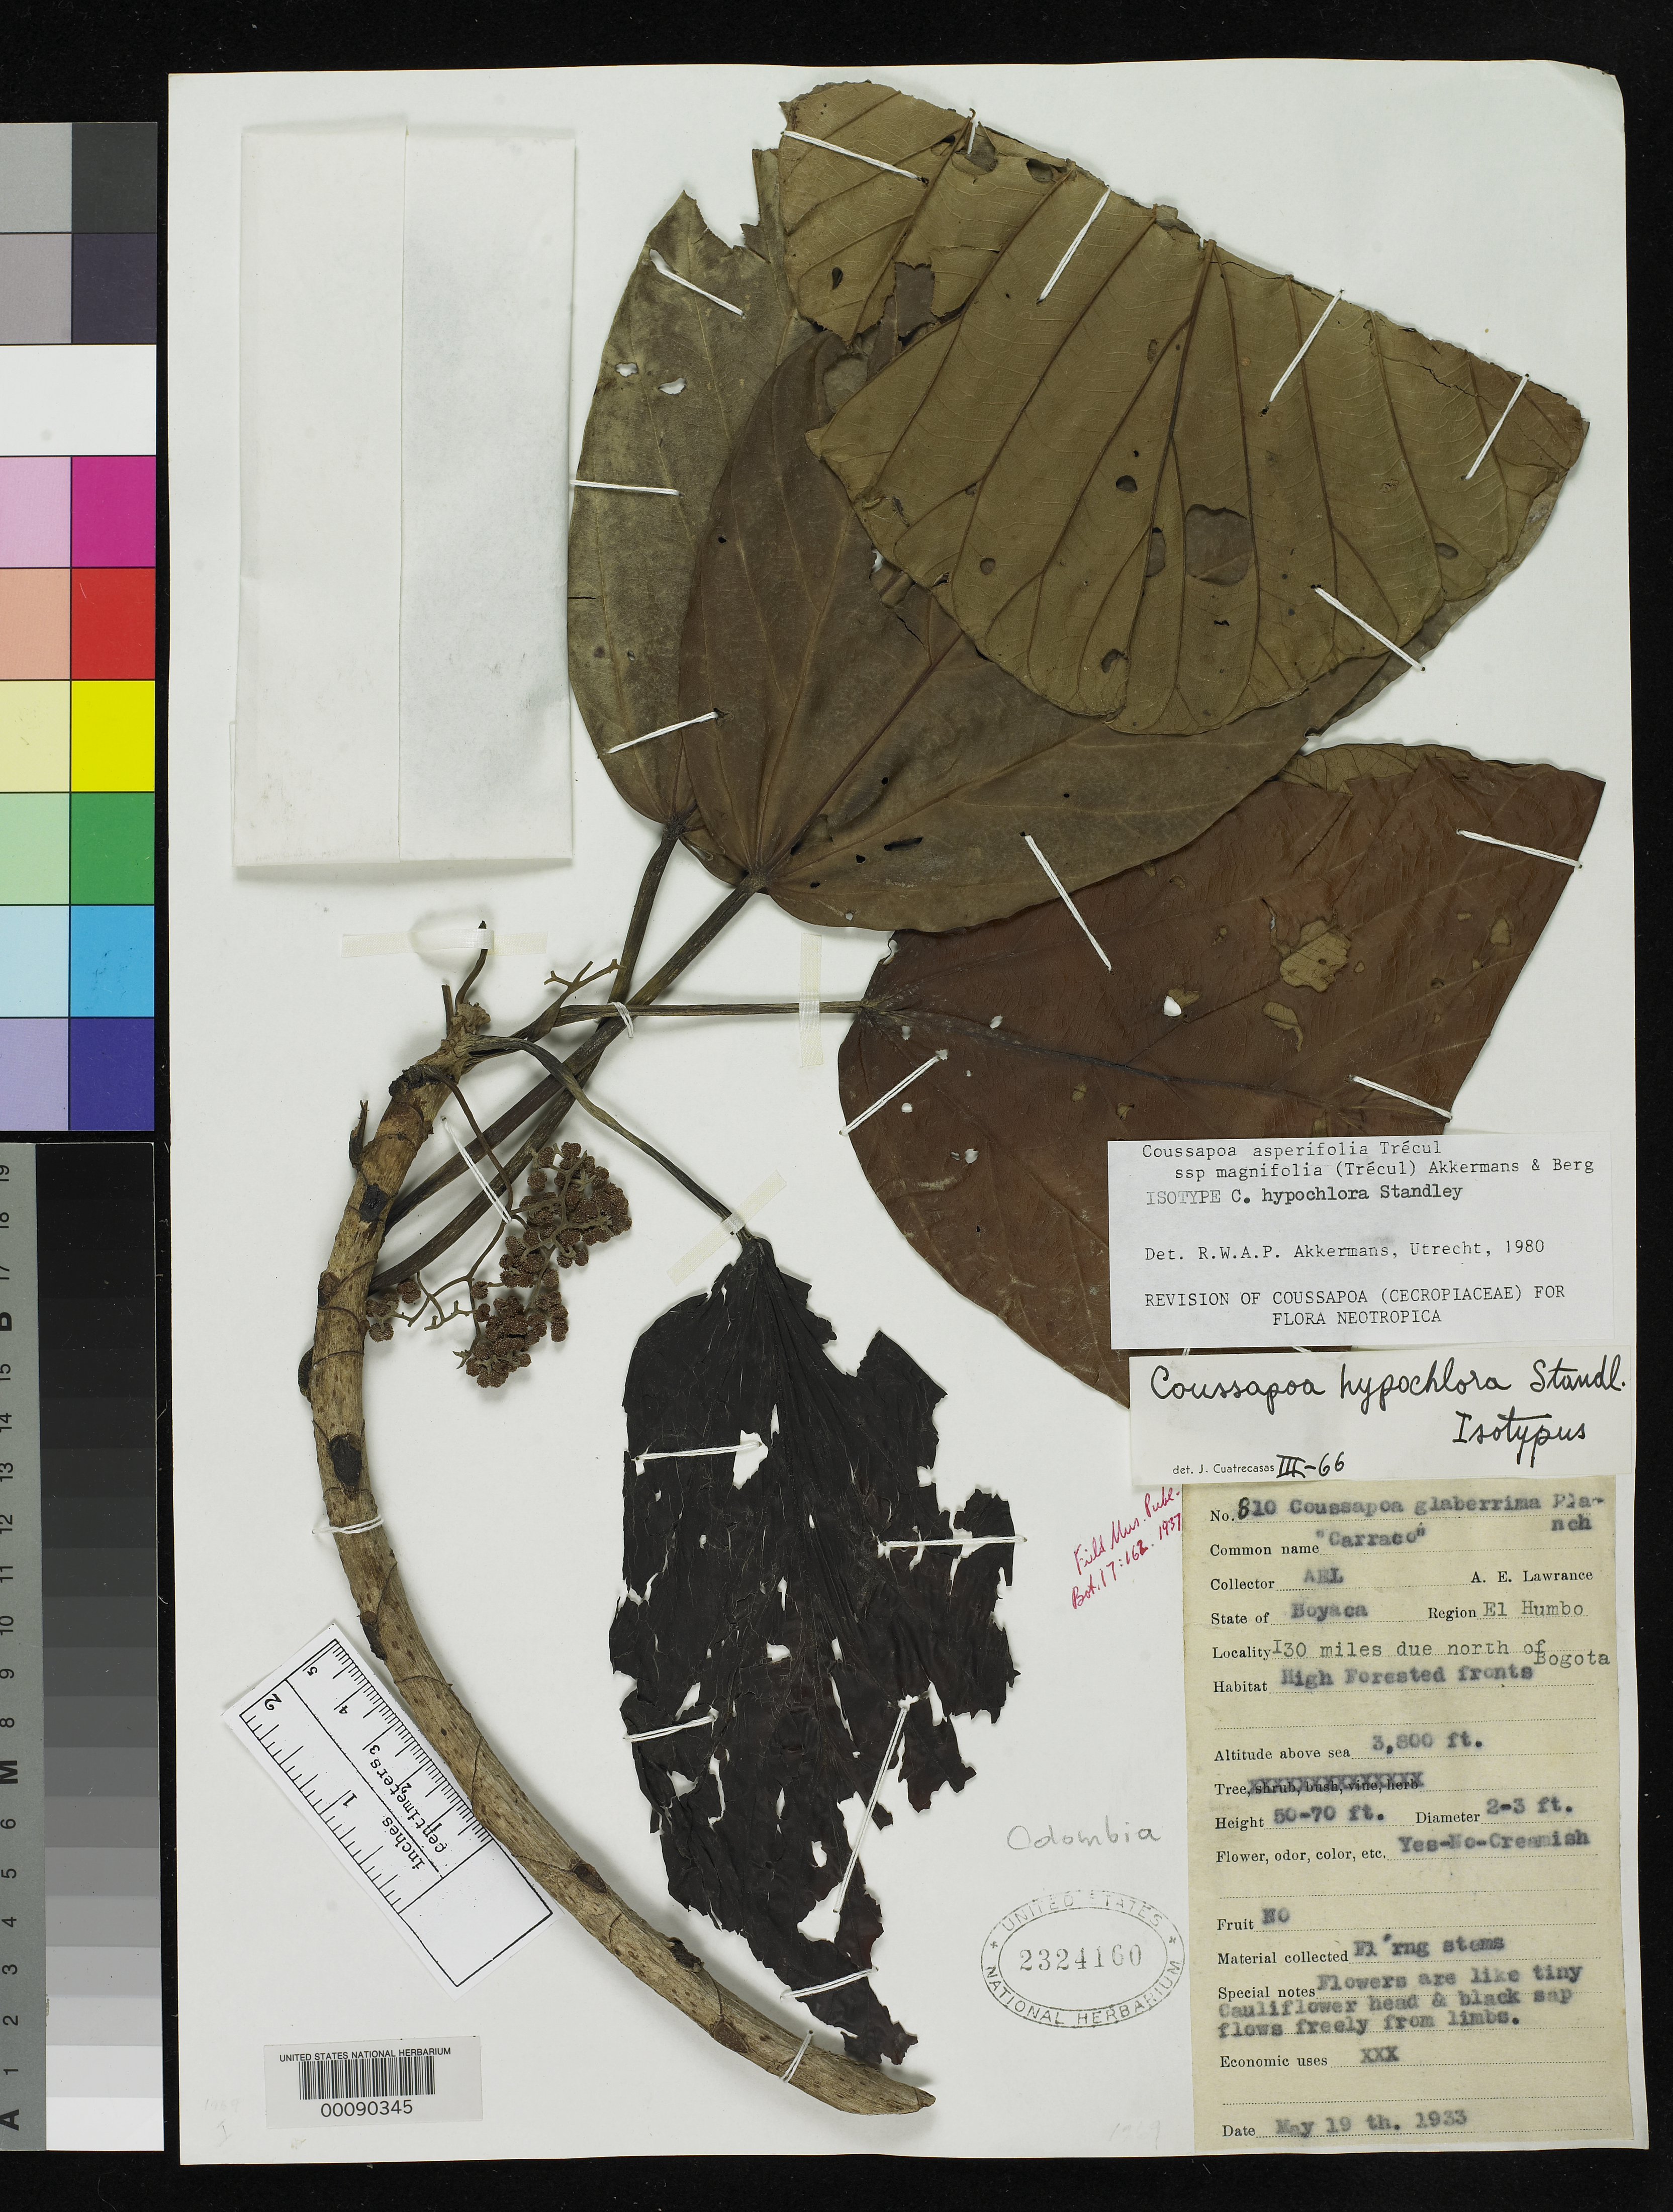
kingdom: Plantae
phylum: Tracheophyta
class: Magnoliopsida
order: Rosales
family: Urticaceae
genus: Coussapoa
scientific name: Coussapoa hypochlora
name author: Standl.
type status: Isotype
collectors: A. Lawrance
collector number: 810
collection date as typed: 19 May 1933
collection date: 1933-05-19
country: Colombia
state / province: Boyacá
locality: El HUmbo.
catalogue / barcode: US 2324160